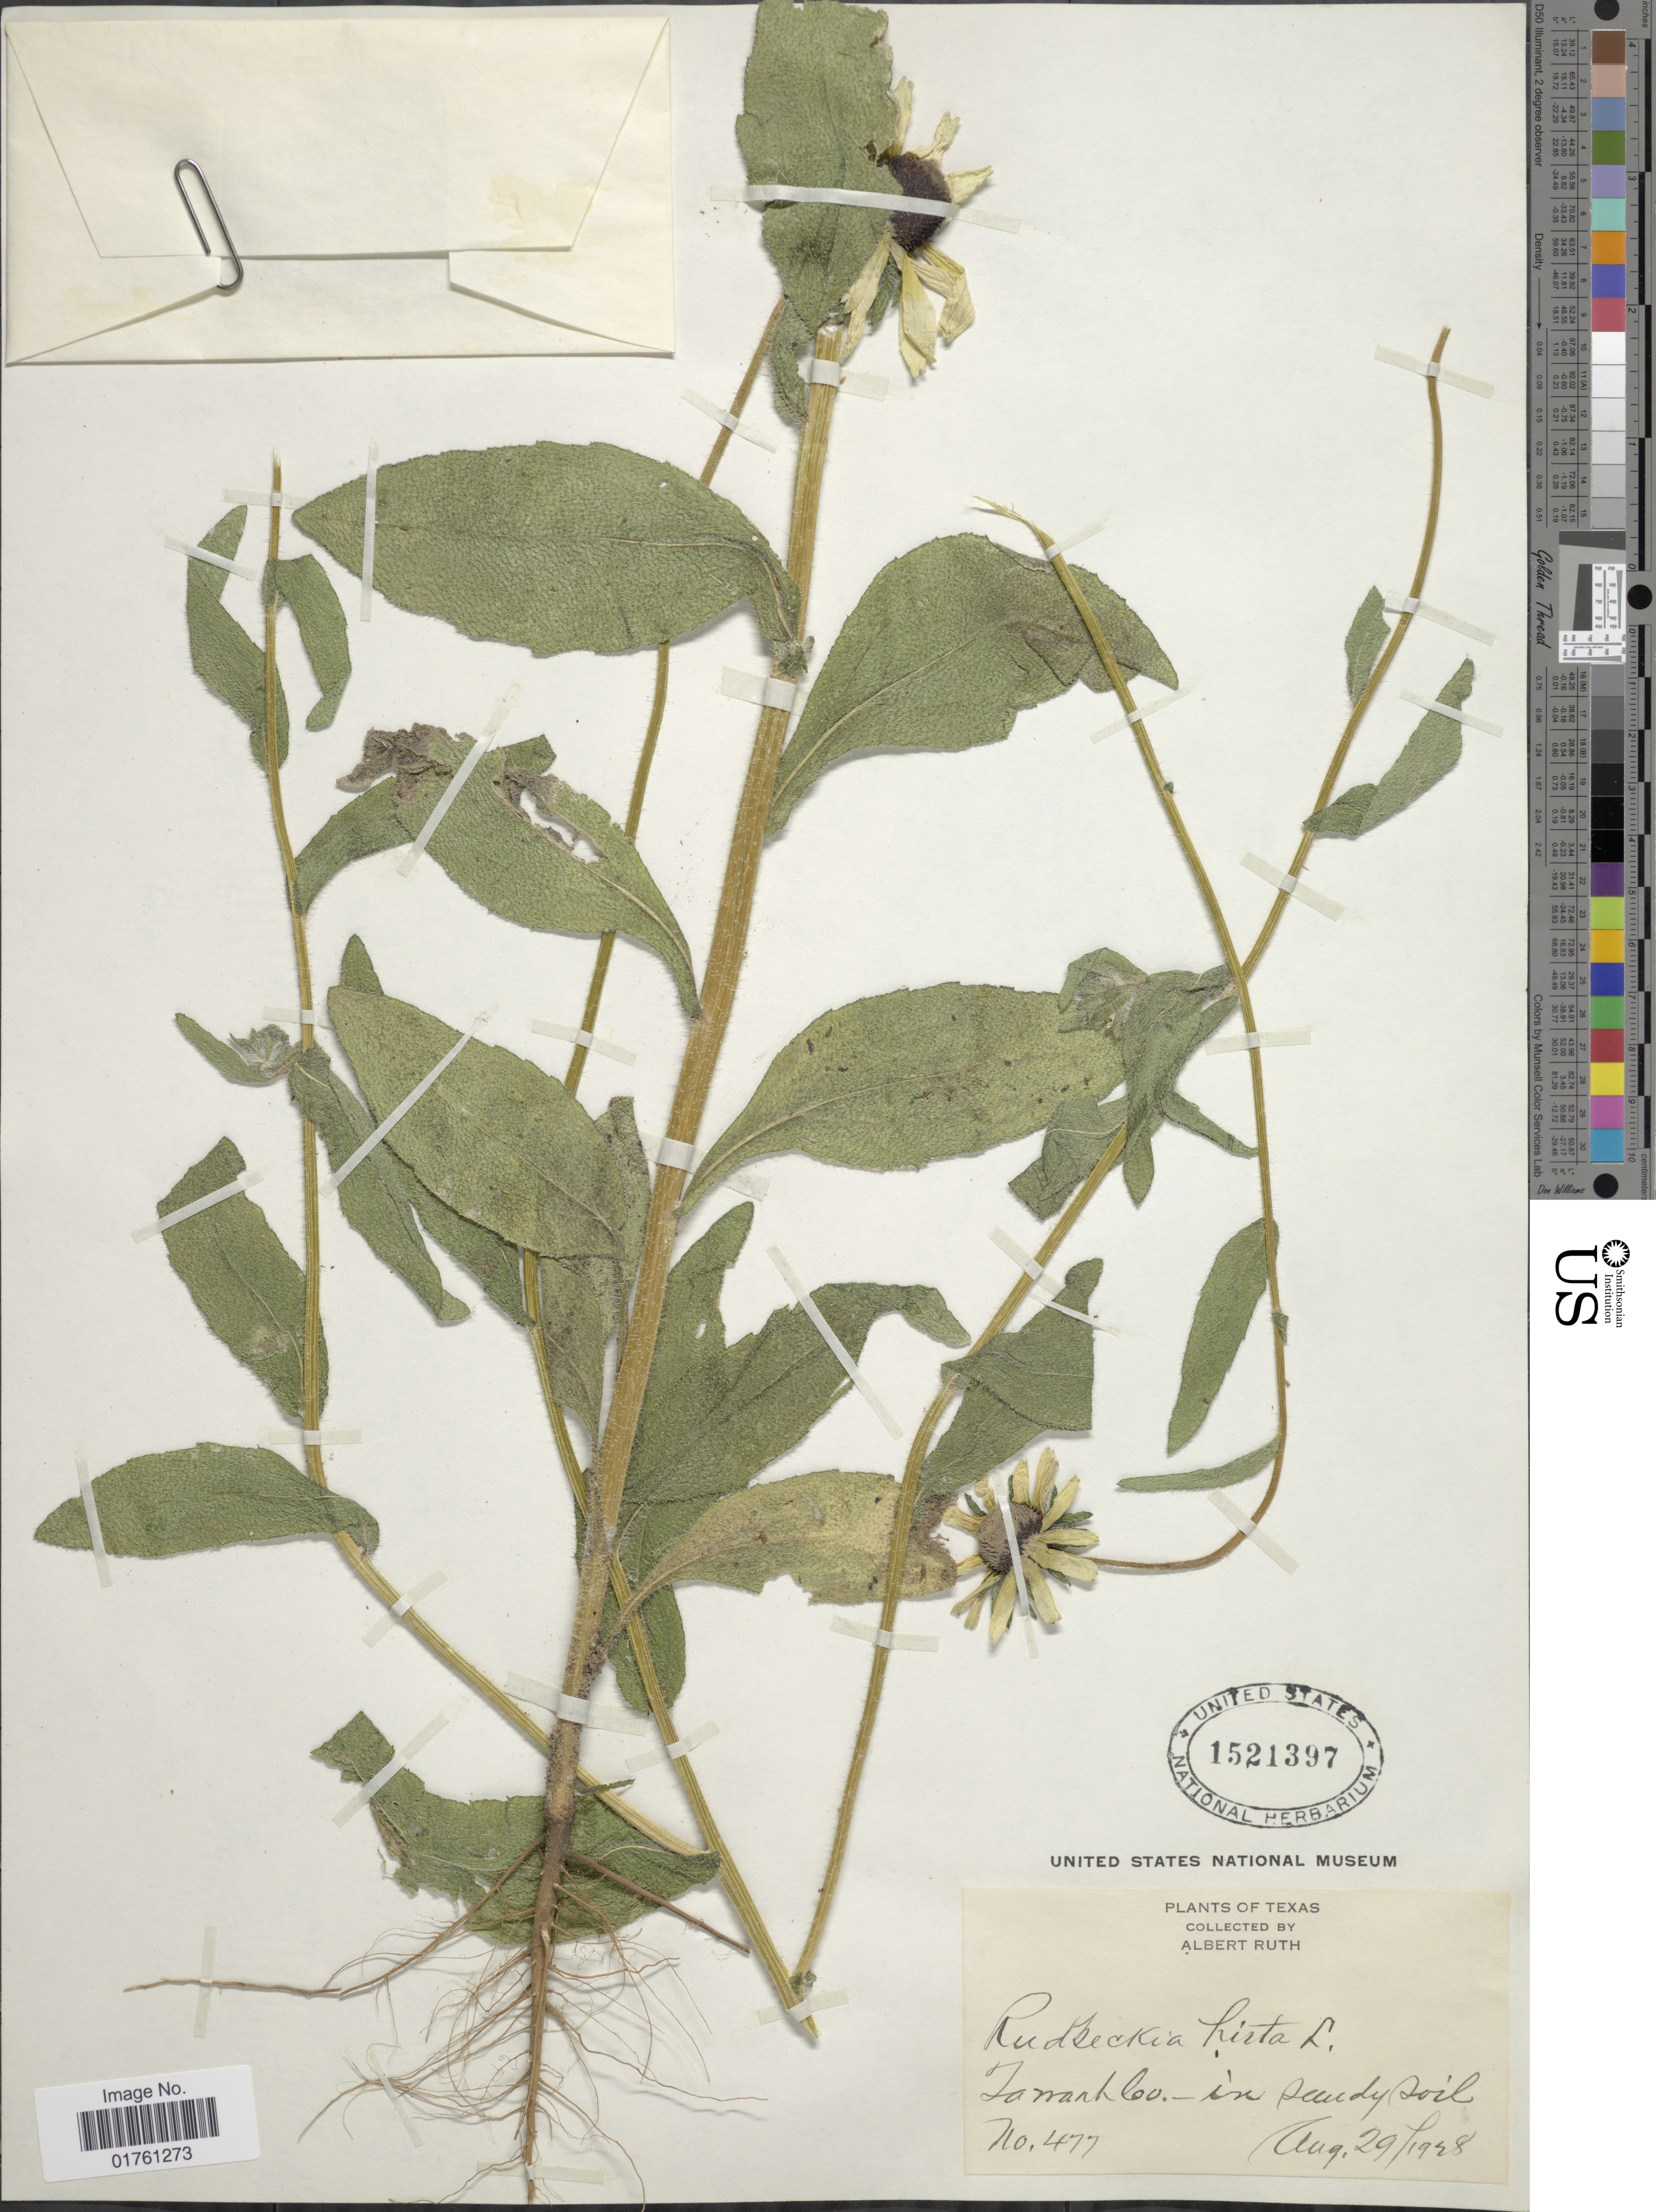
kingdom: Plantae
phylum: Tracheophyta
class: Magnoliopsida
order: Asterales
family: Asteraceae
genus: Rudbeckia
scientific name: Rudbeckia hirta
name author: L.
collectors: A. Ruth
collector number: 477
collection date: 1928-08-29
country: United States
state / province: Texas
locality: Tarrant Co - in sandy soil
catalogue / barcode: US 1521397